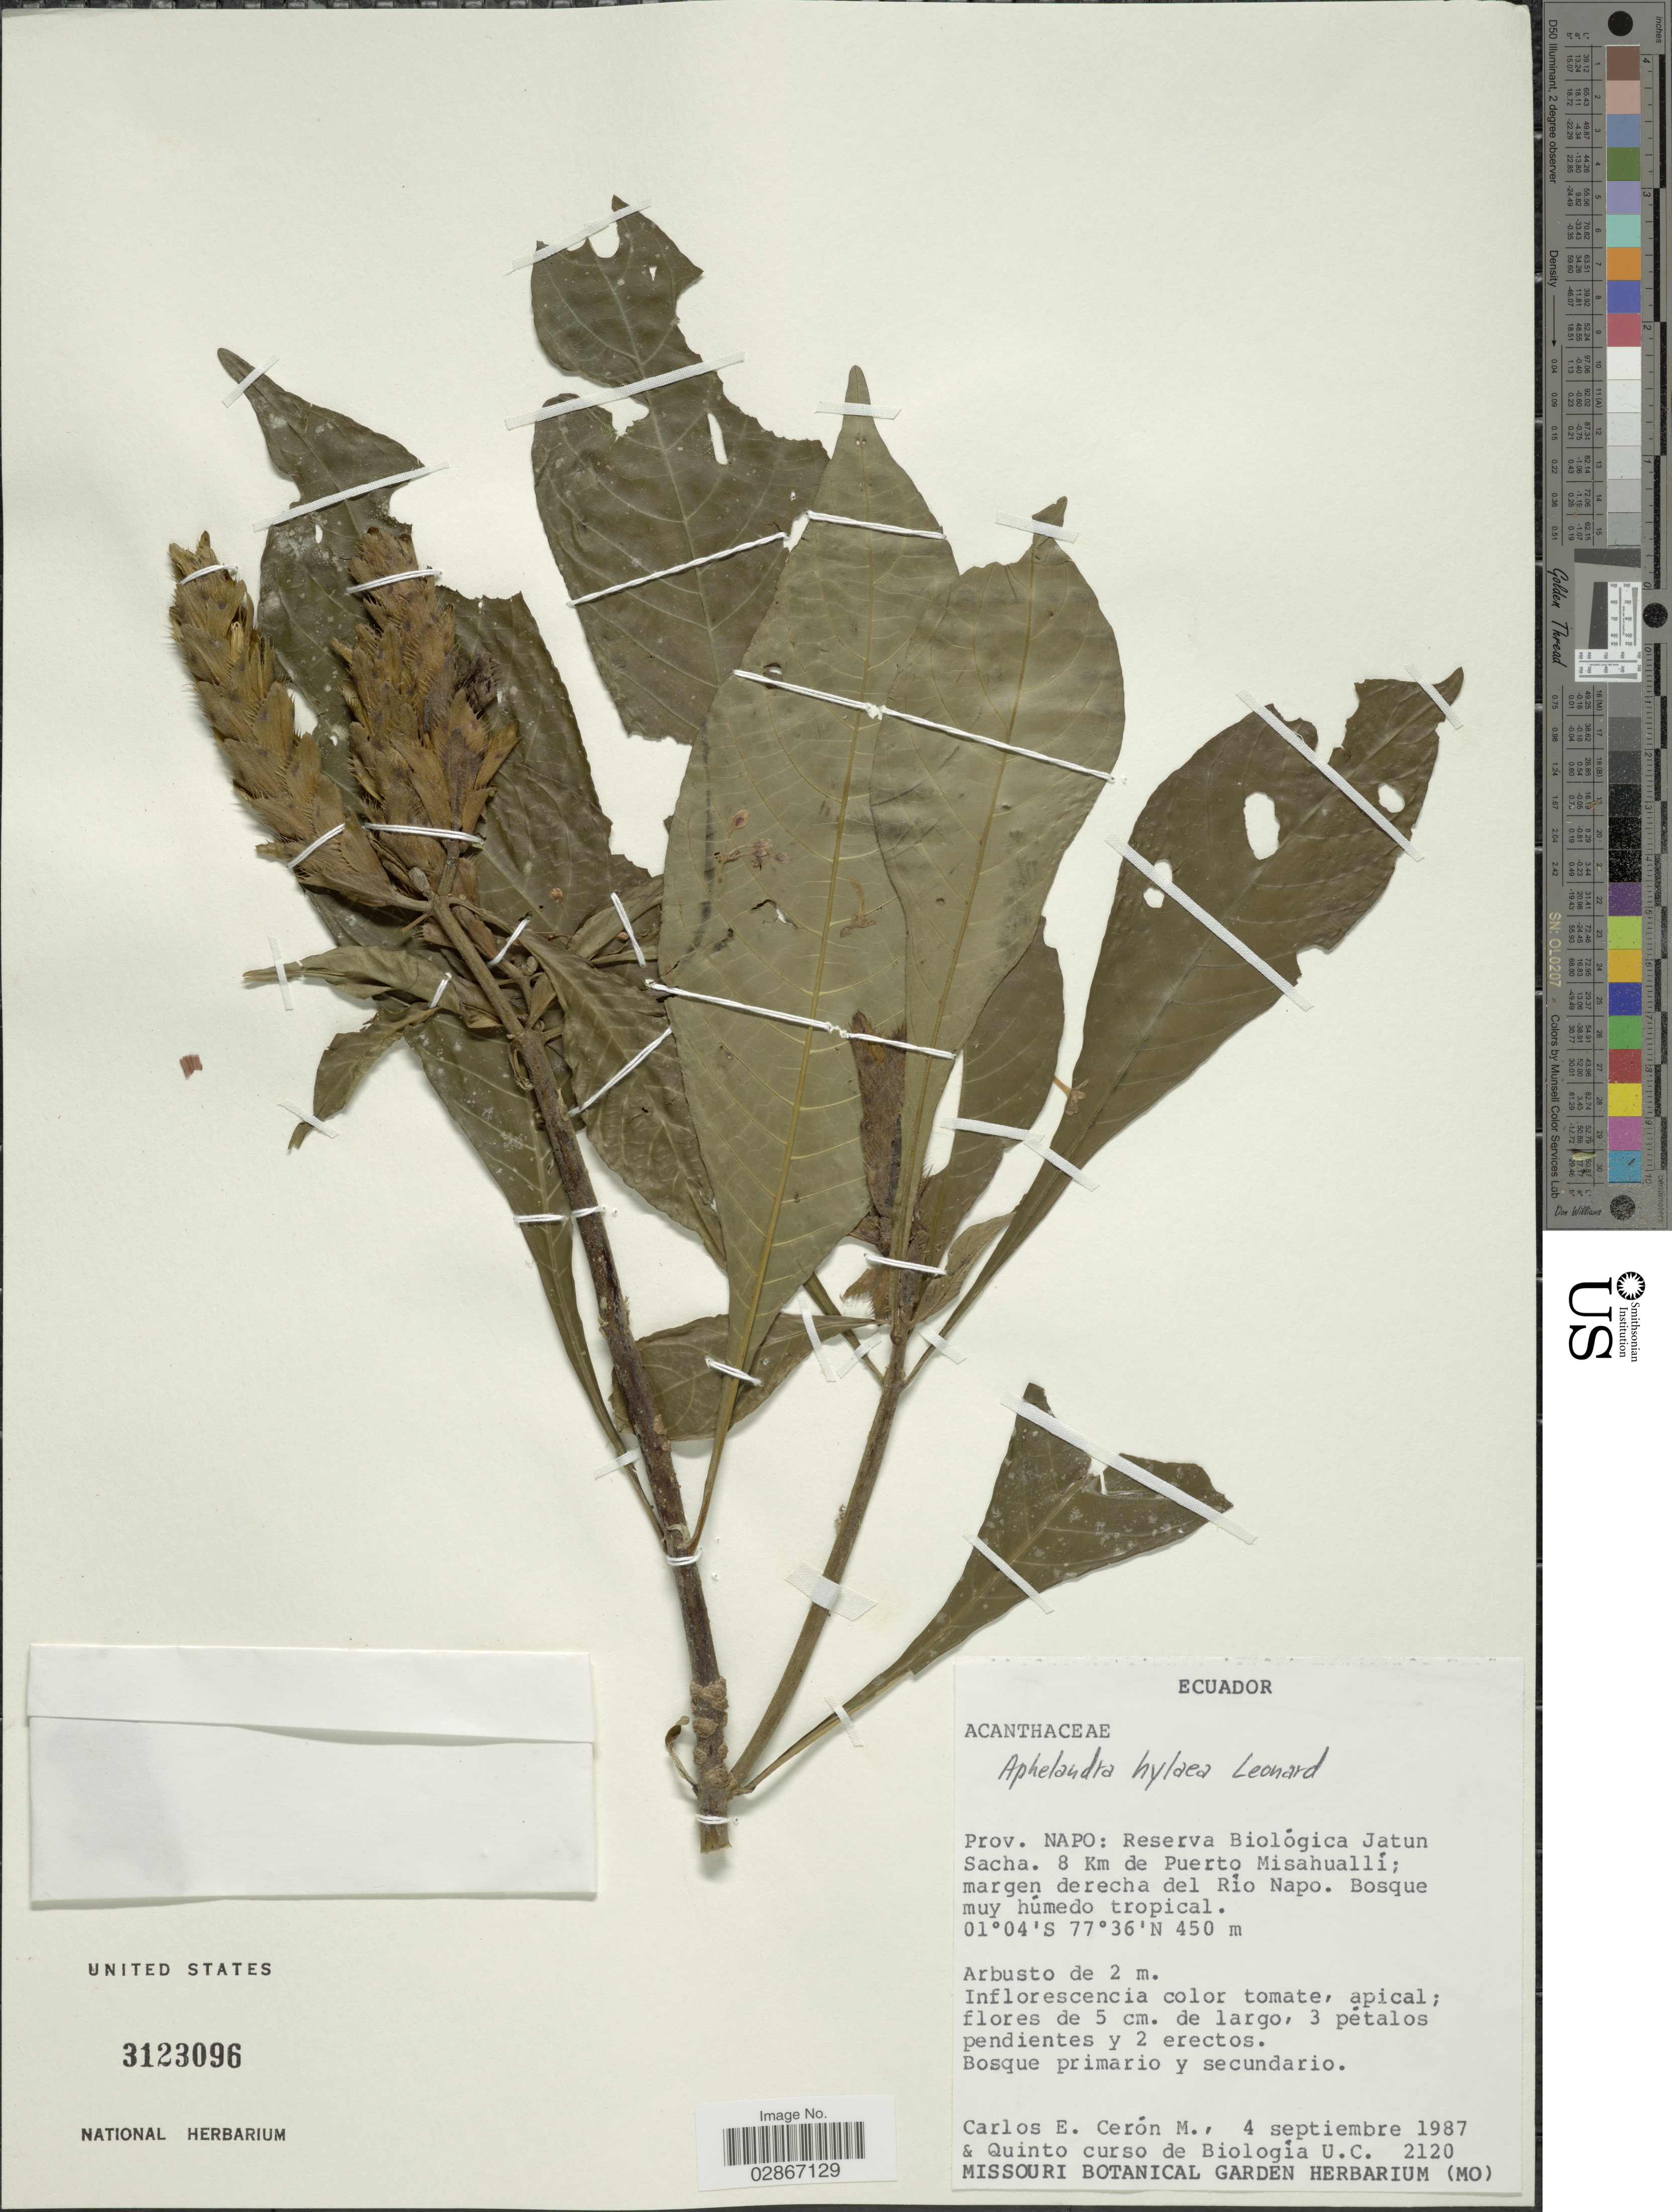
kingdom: Plantae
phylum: Tracheophyta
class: Magnoliopsida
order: Lamiales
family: Acanthaceae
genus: Aphelandra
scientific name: Aphelandra hylaea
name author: Leonard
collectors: C. E. Cerón M. & Quinto curso de Biologia U. C.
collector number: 2120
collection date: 1987-09-04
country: Ecuador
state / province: Napo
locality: Reserva Biológica Jatun Sacha. 8 Km de Puerto Misahuallí; margen derecha del Río Napo.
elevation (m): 450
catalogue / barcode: US 3123096